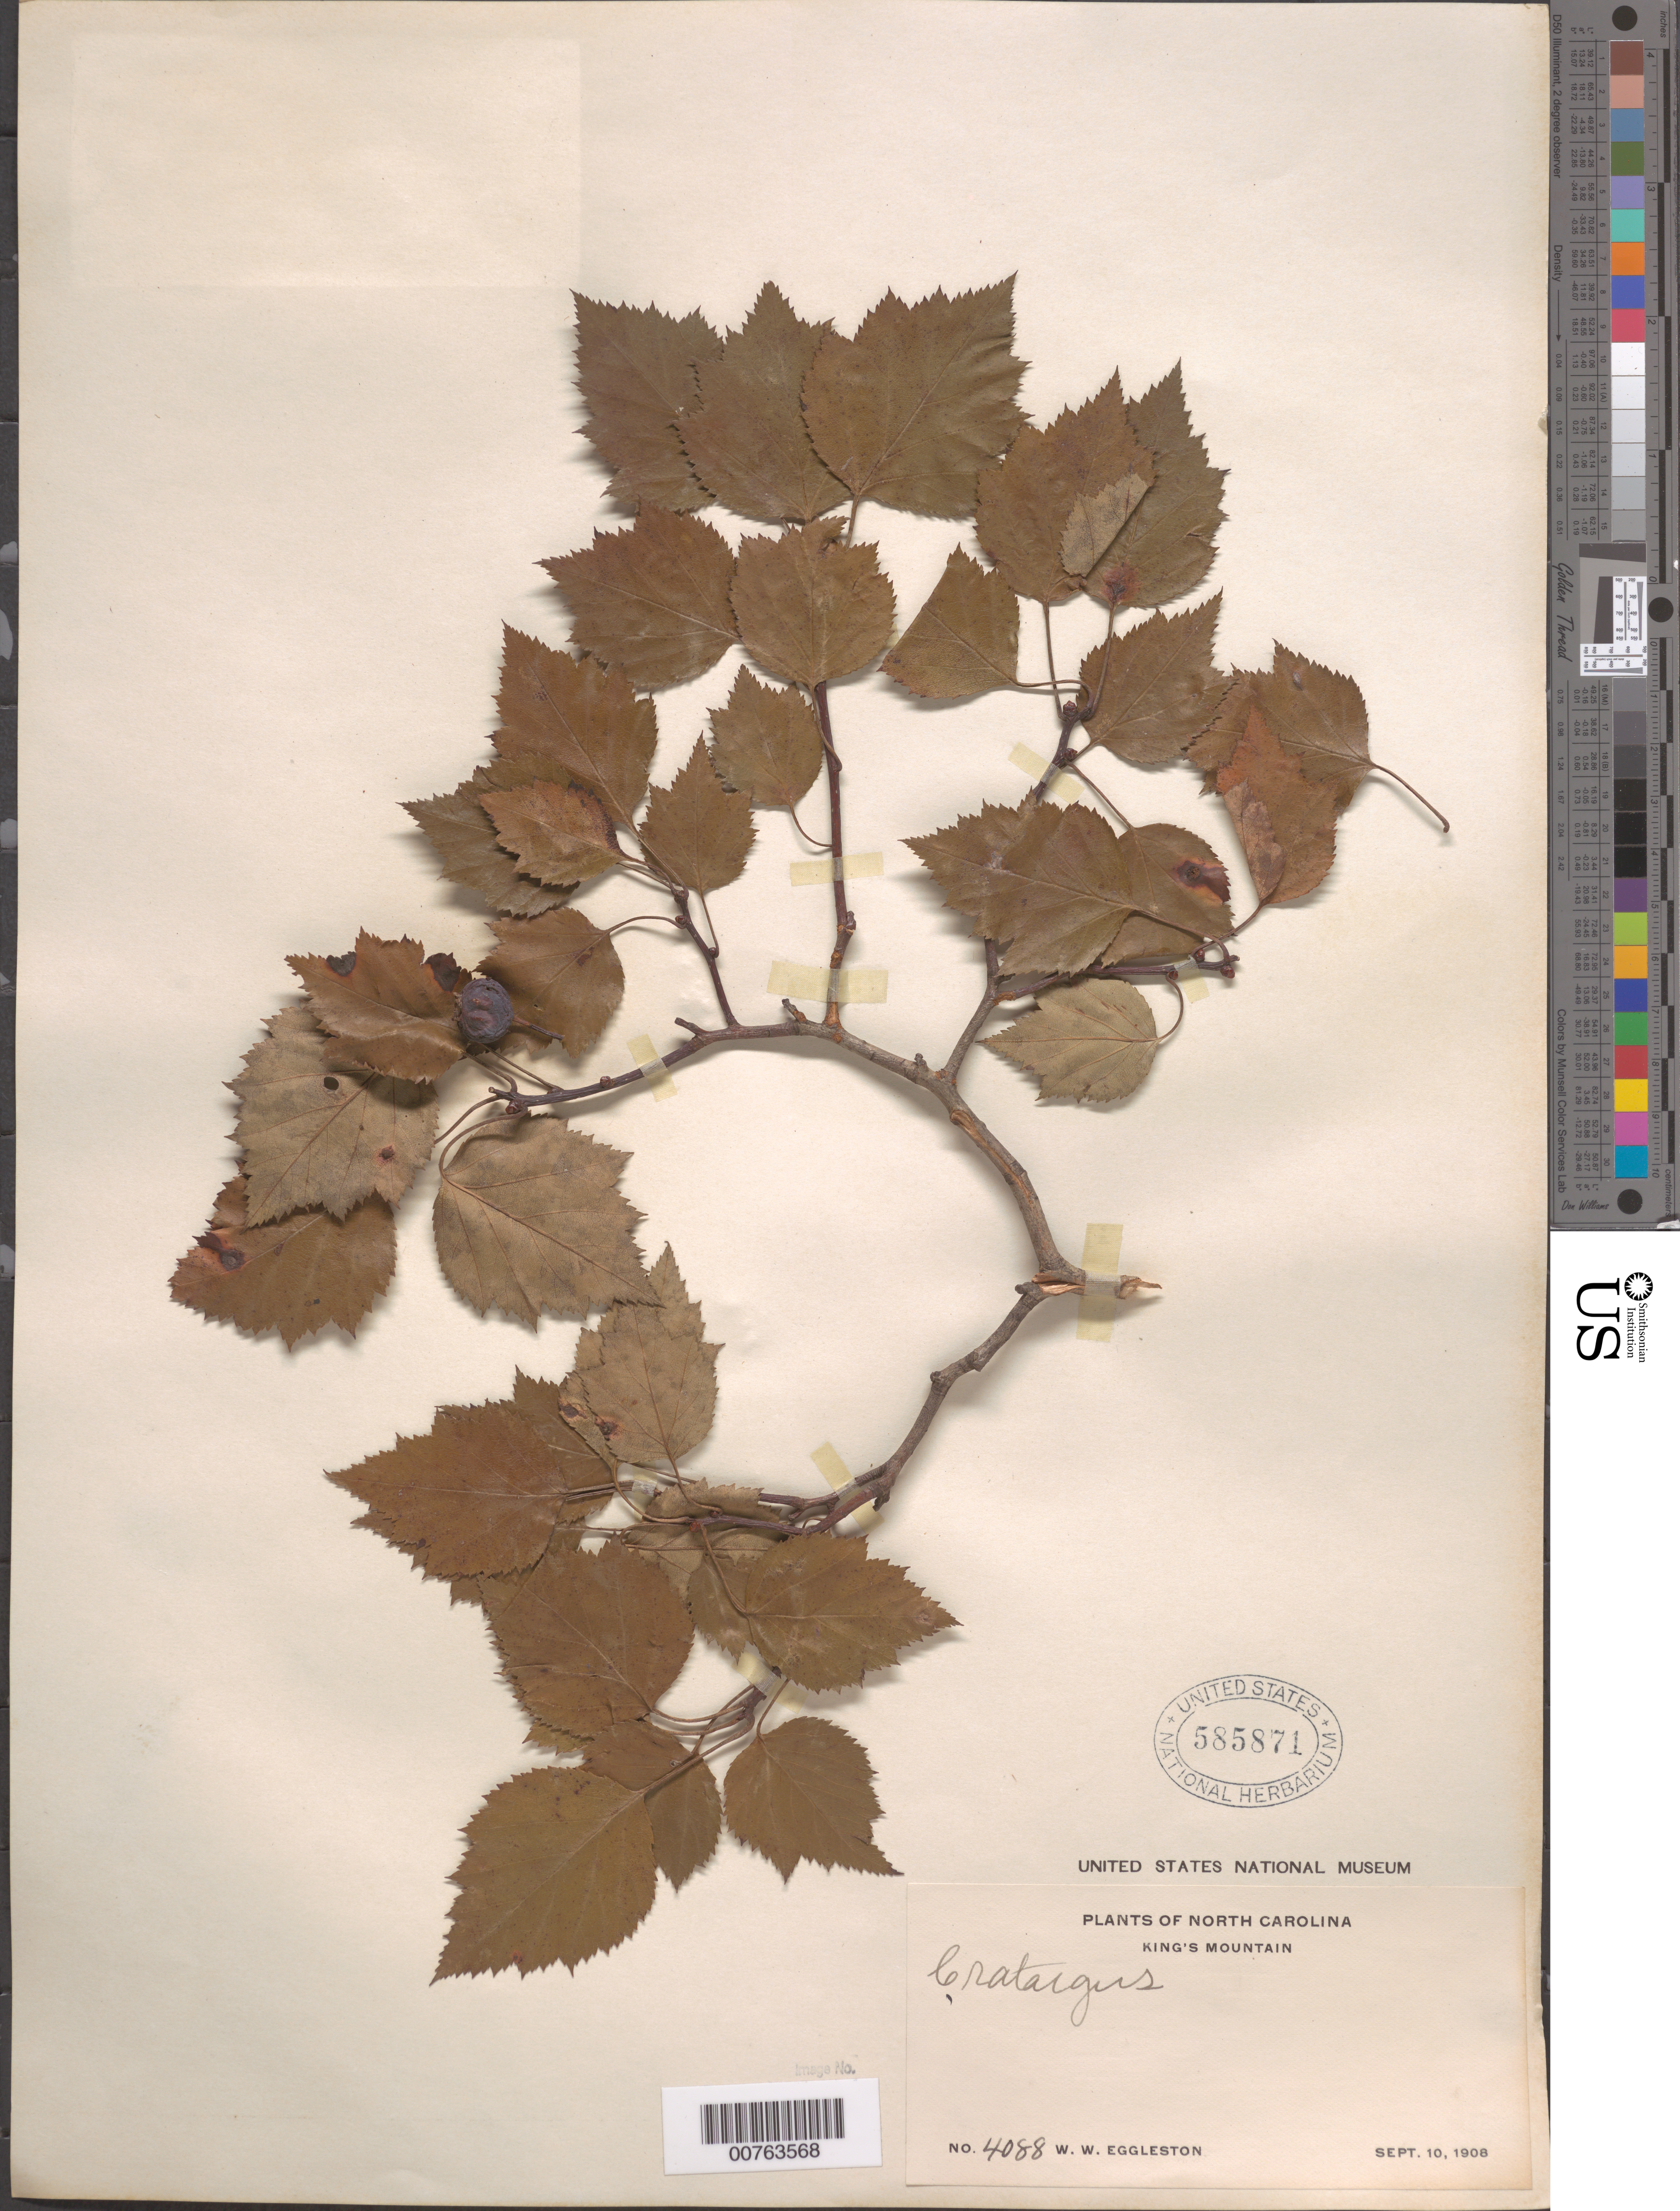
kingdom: Plantae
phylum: Tracheophyta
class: Magnoliopsida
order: Rosales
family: Rosaceae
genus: Crataegus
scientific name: Crataegus pearsonii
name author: Ashe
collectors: W. W. Eggleston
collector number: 4088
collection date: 1908-09-10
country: United States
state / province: North Carolina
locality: King's Mountain.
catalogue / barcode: US 585871